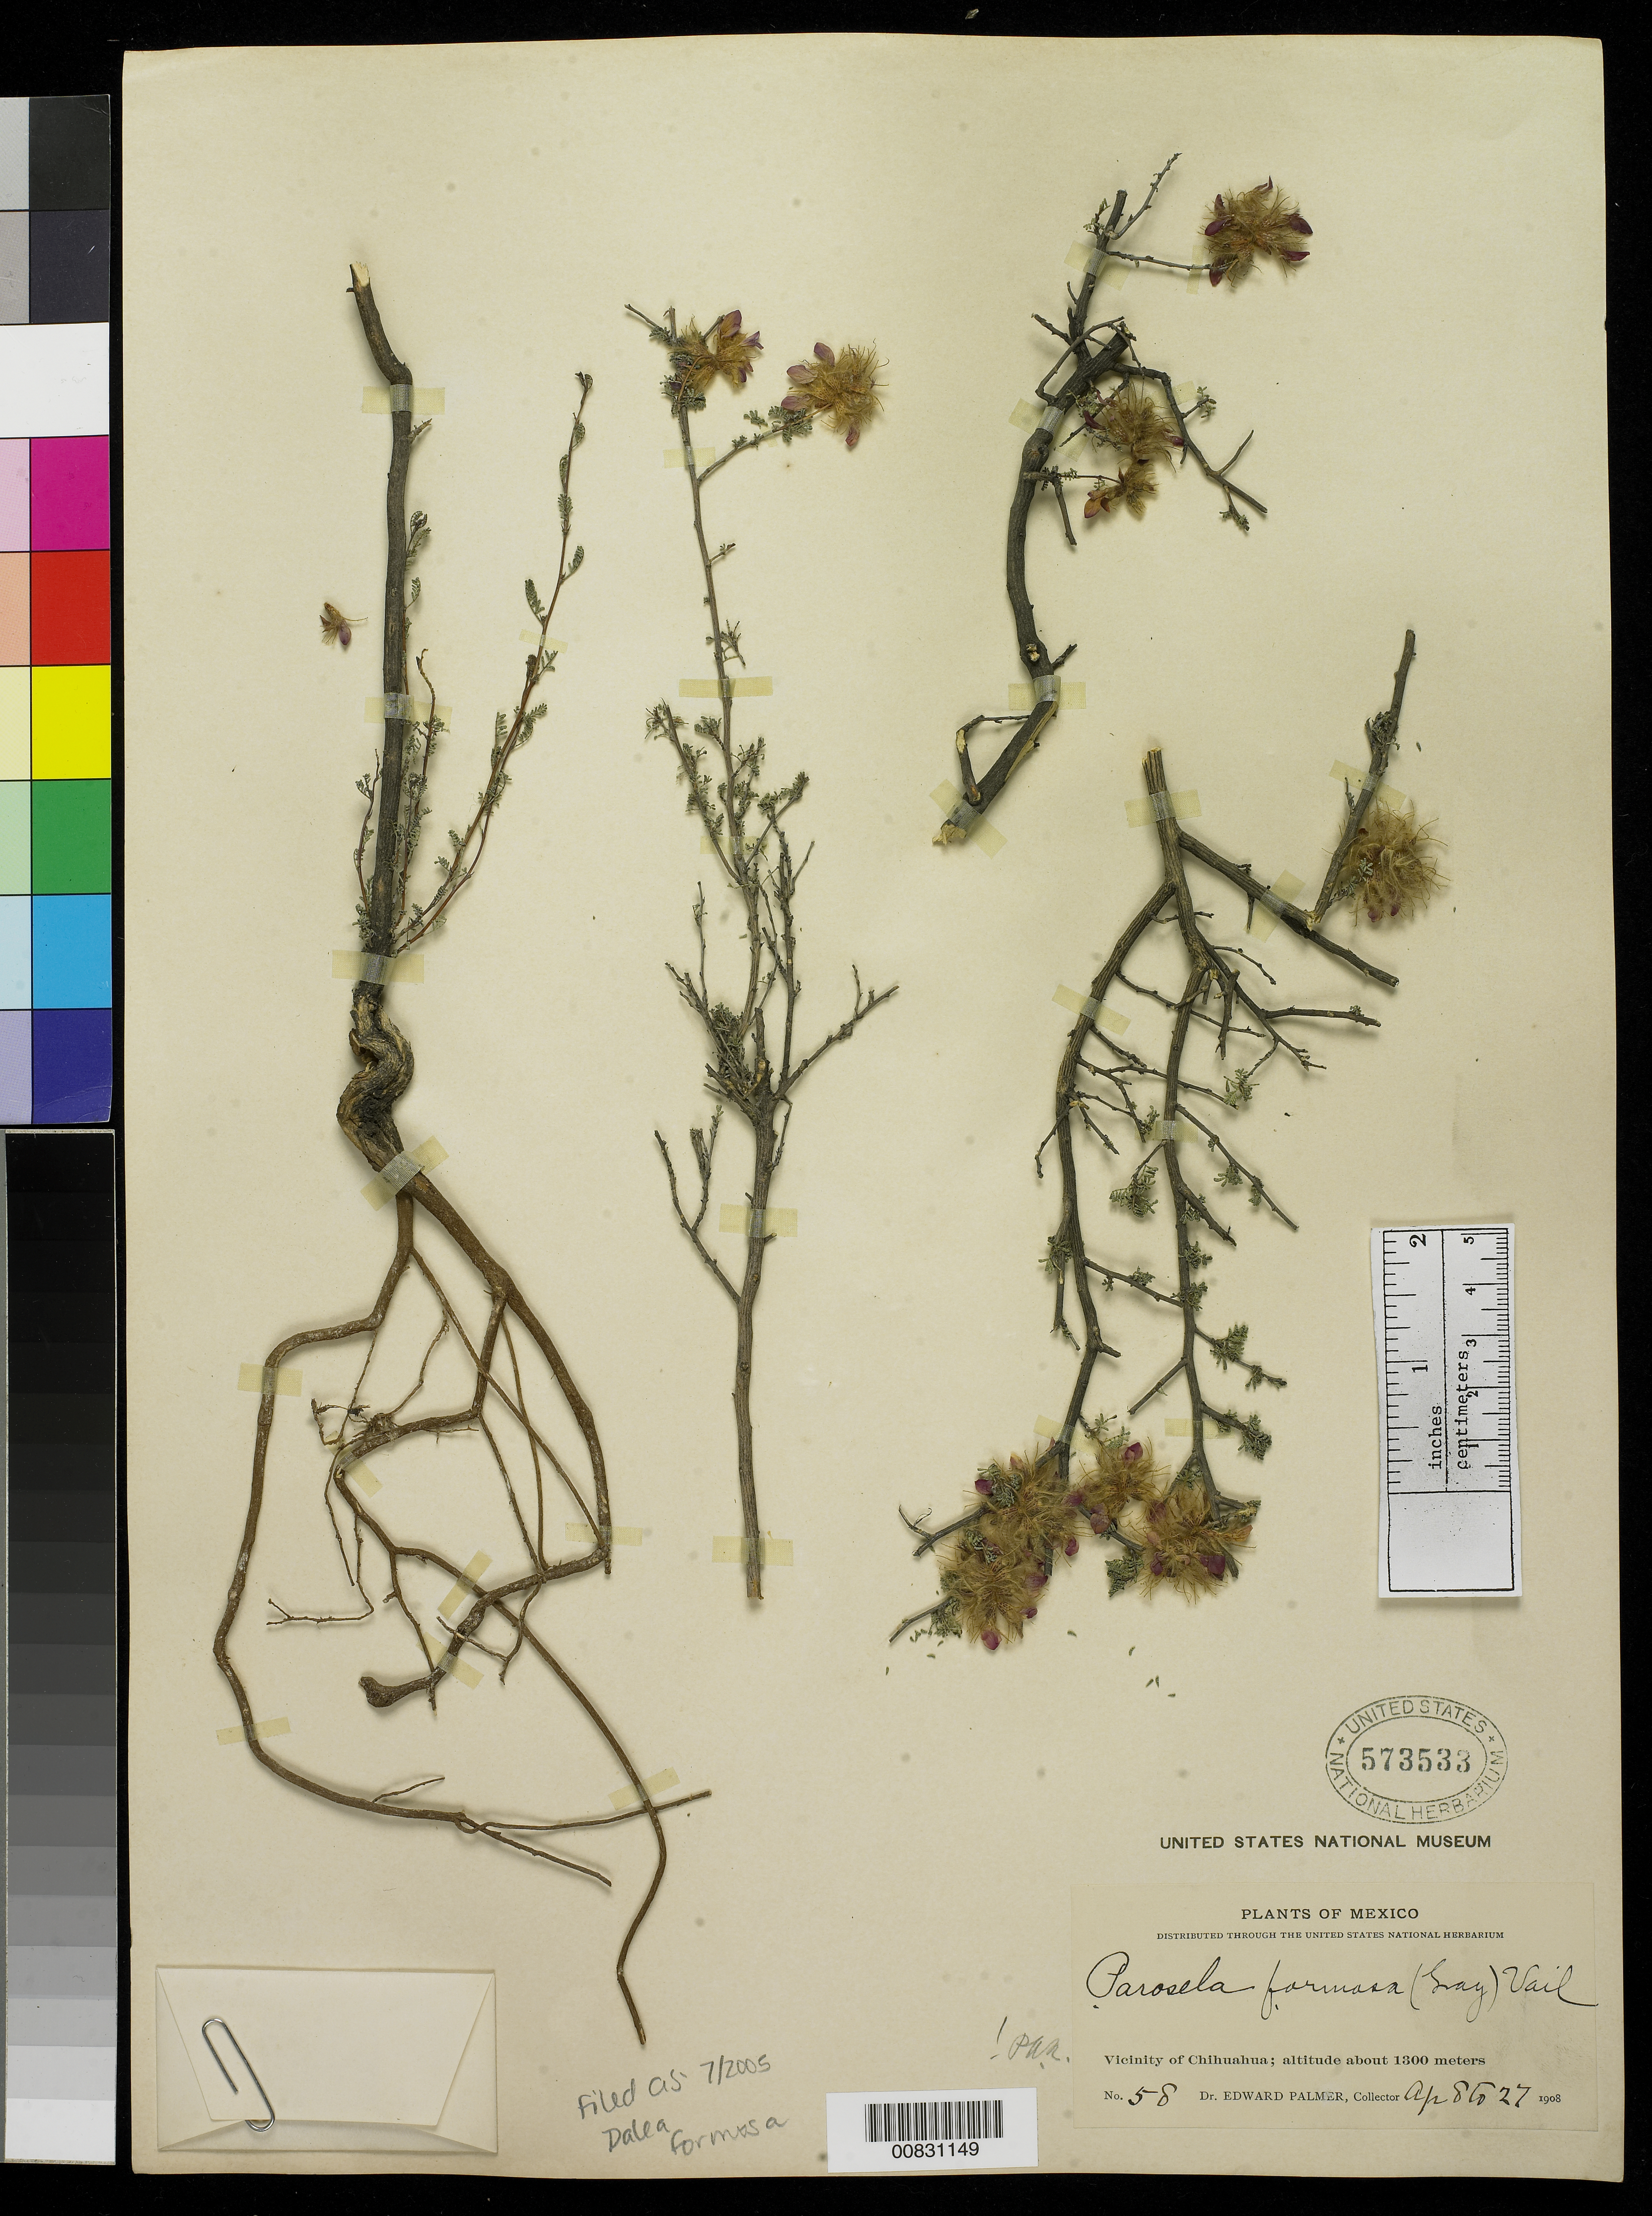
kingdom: Plantae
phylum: Tracheophyta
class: Magnoliopsida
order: Fabales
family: Fabaceae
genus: Dalea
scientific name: Dalea formosa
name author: Torr.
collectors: E. Palmer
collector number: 58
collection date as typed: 08 Apr 1908 to 27 Apr 1908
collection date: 1908-04-08/1908-04-27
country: Mexico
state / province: Chihuahua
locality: Vicinity of Chihuahua.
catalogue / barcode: US 573533